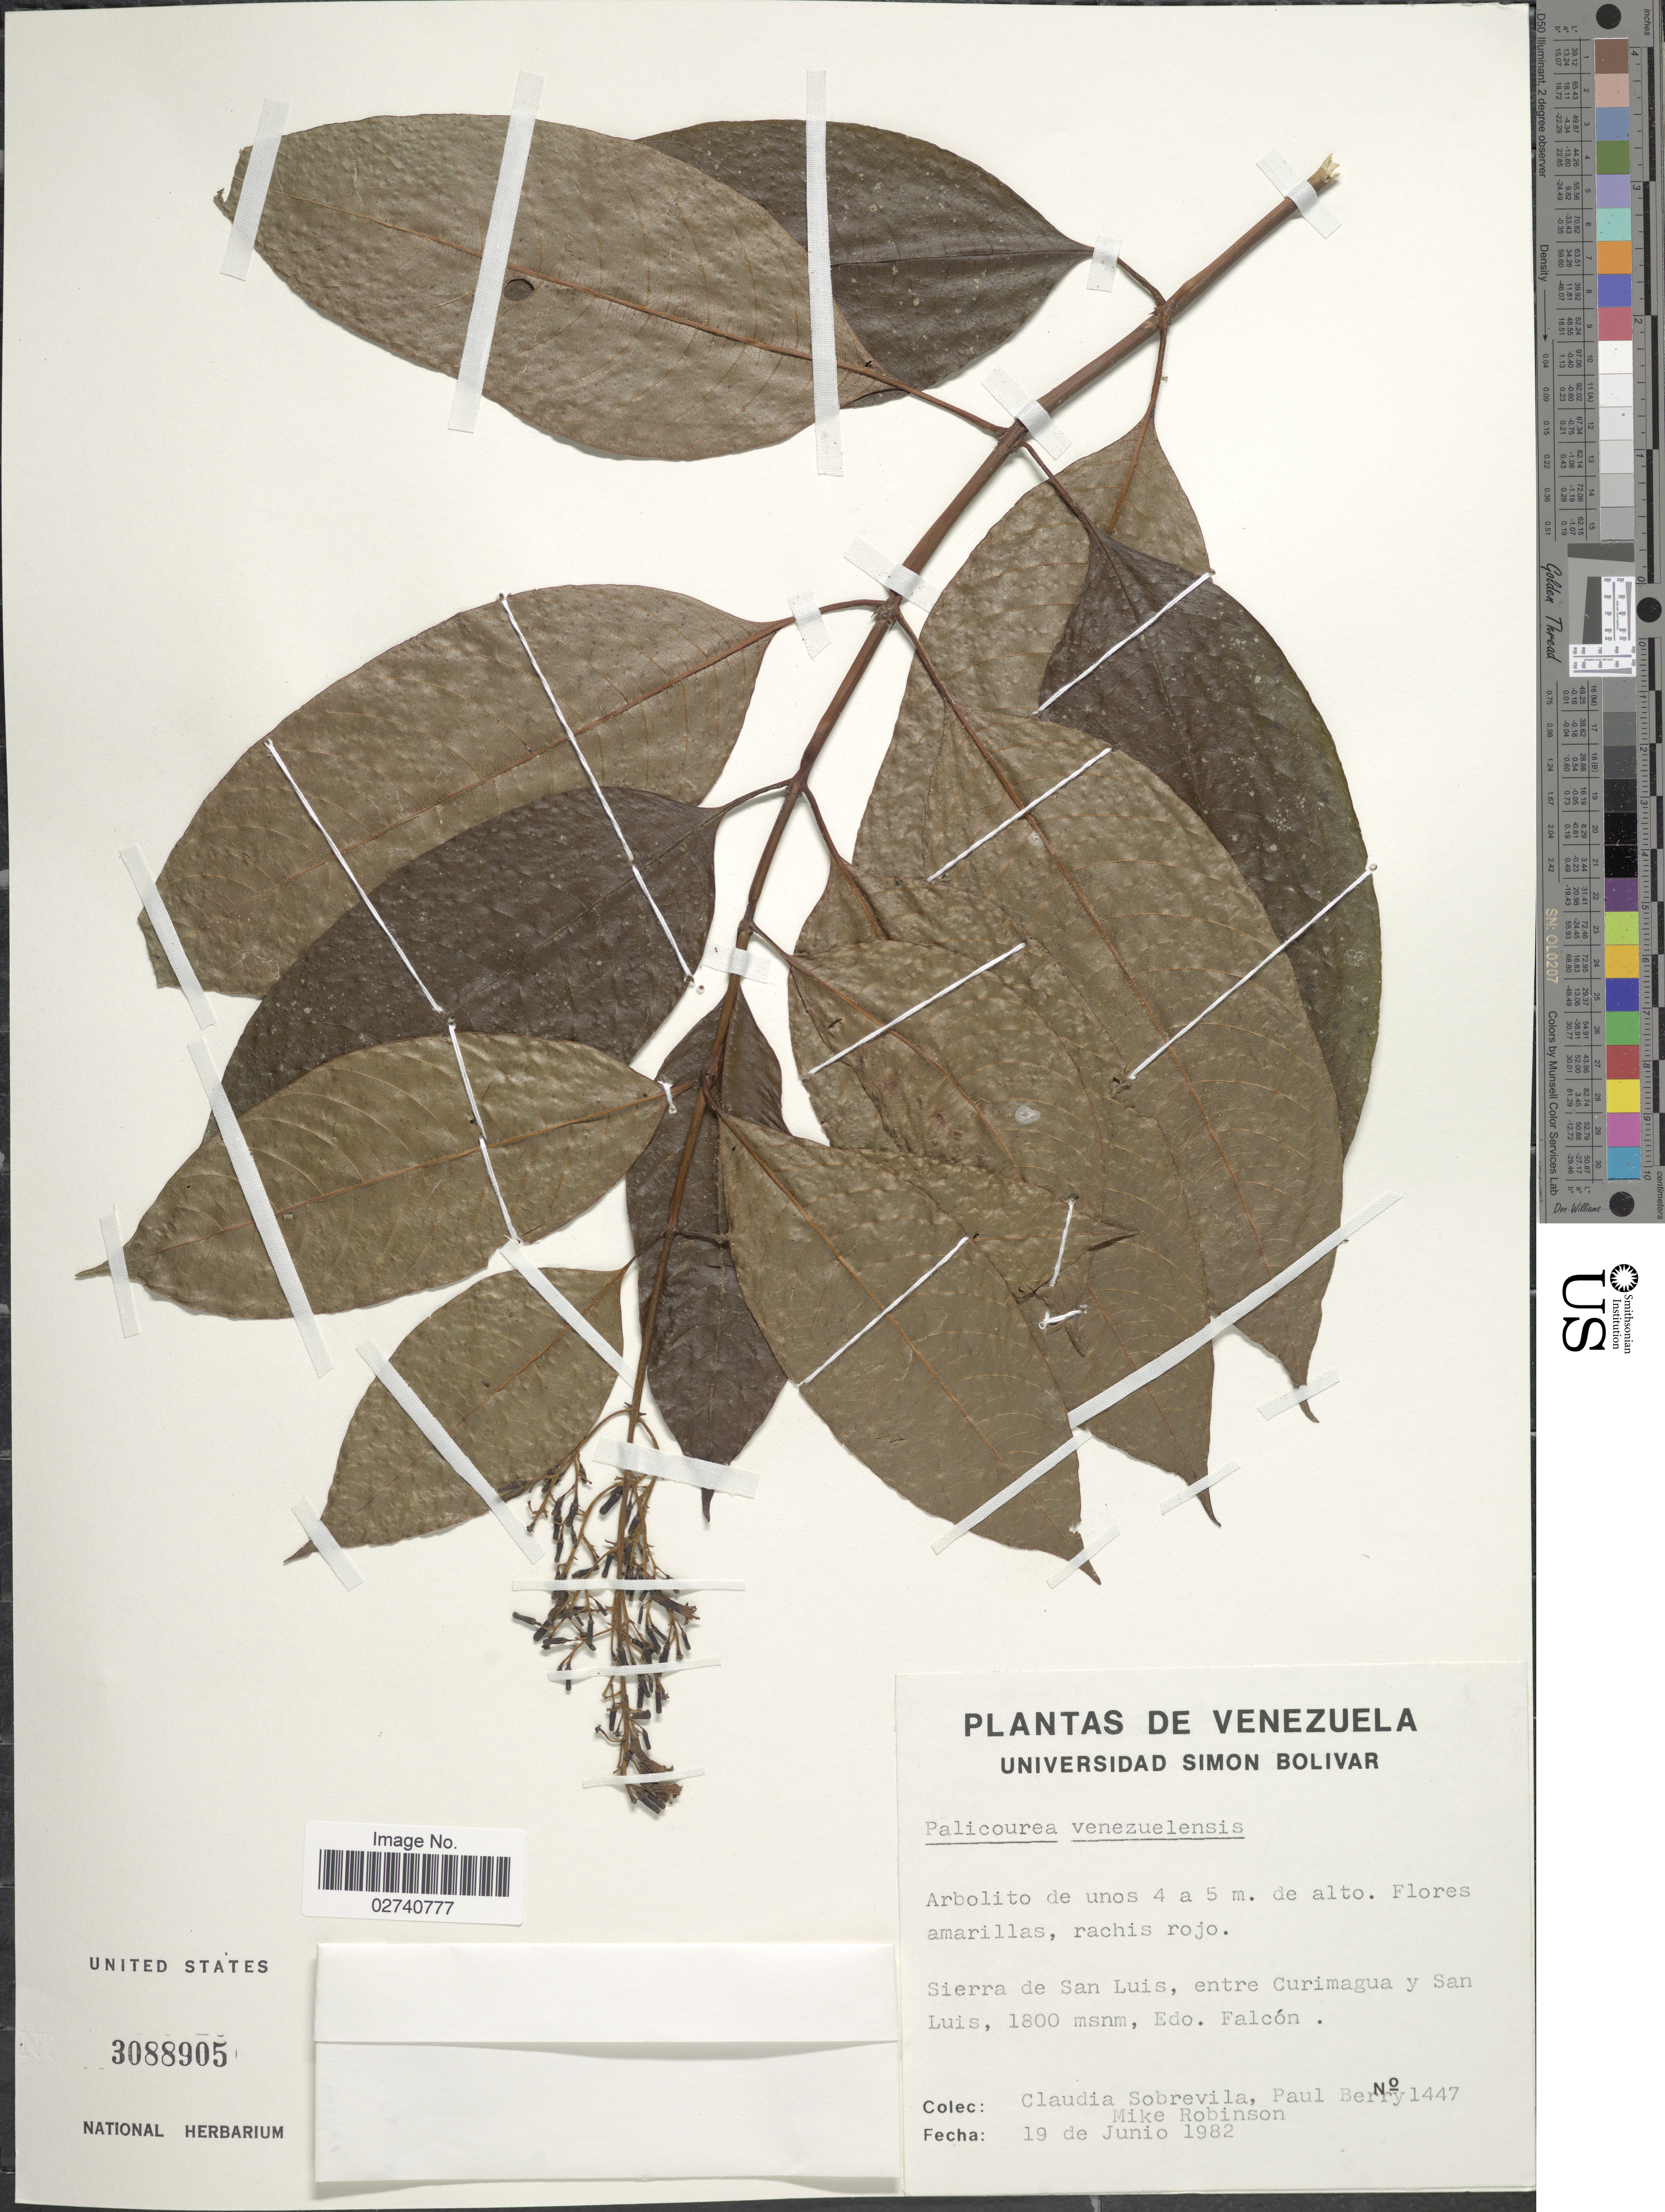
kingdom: Plantae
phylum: Tracheophyta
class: Magnoliopsida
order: Gentianales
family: Rubiaceae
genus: Palicourea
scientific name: Palicourea venezuelensis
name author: Steyerm.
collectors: C. Sobrevila, P. E. Berry & M. Robinson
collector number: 1447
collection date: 1982-06-19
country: Venezuela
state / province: Falcón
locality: Sierra de San Luis, entre Curimagua y San Luis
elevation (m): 1800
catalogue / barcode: US 3088905